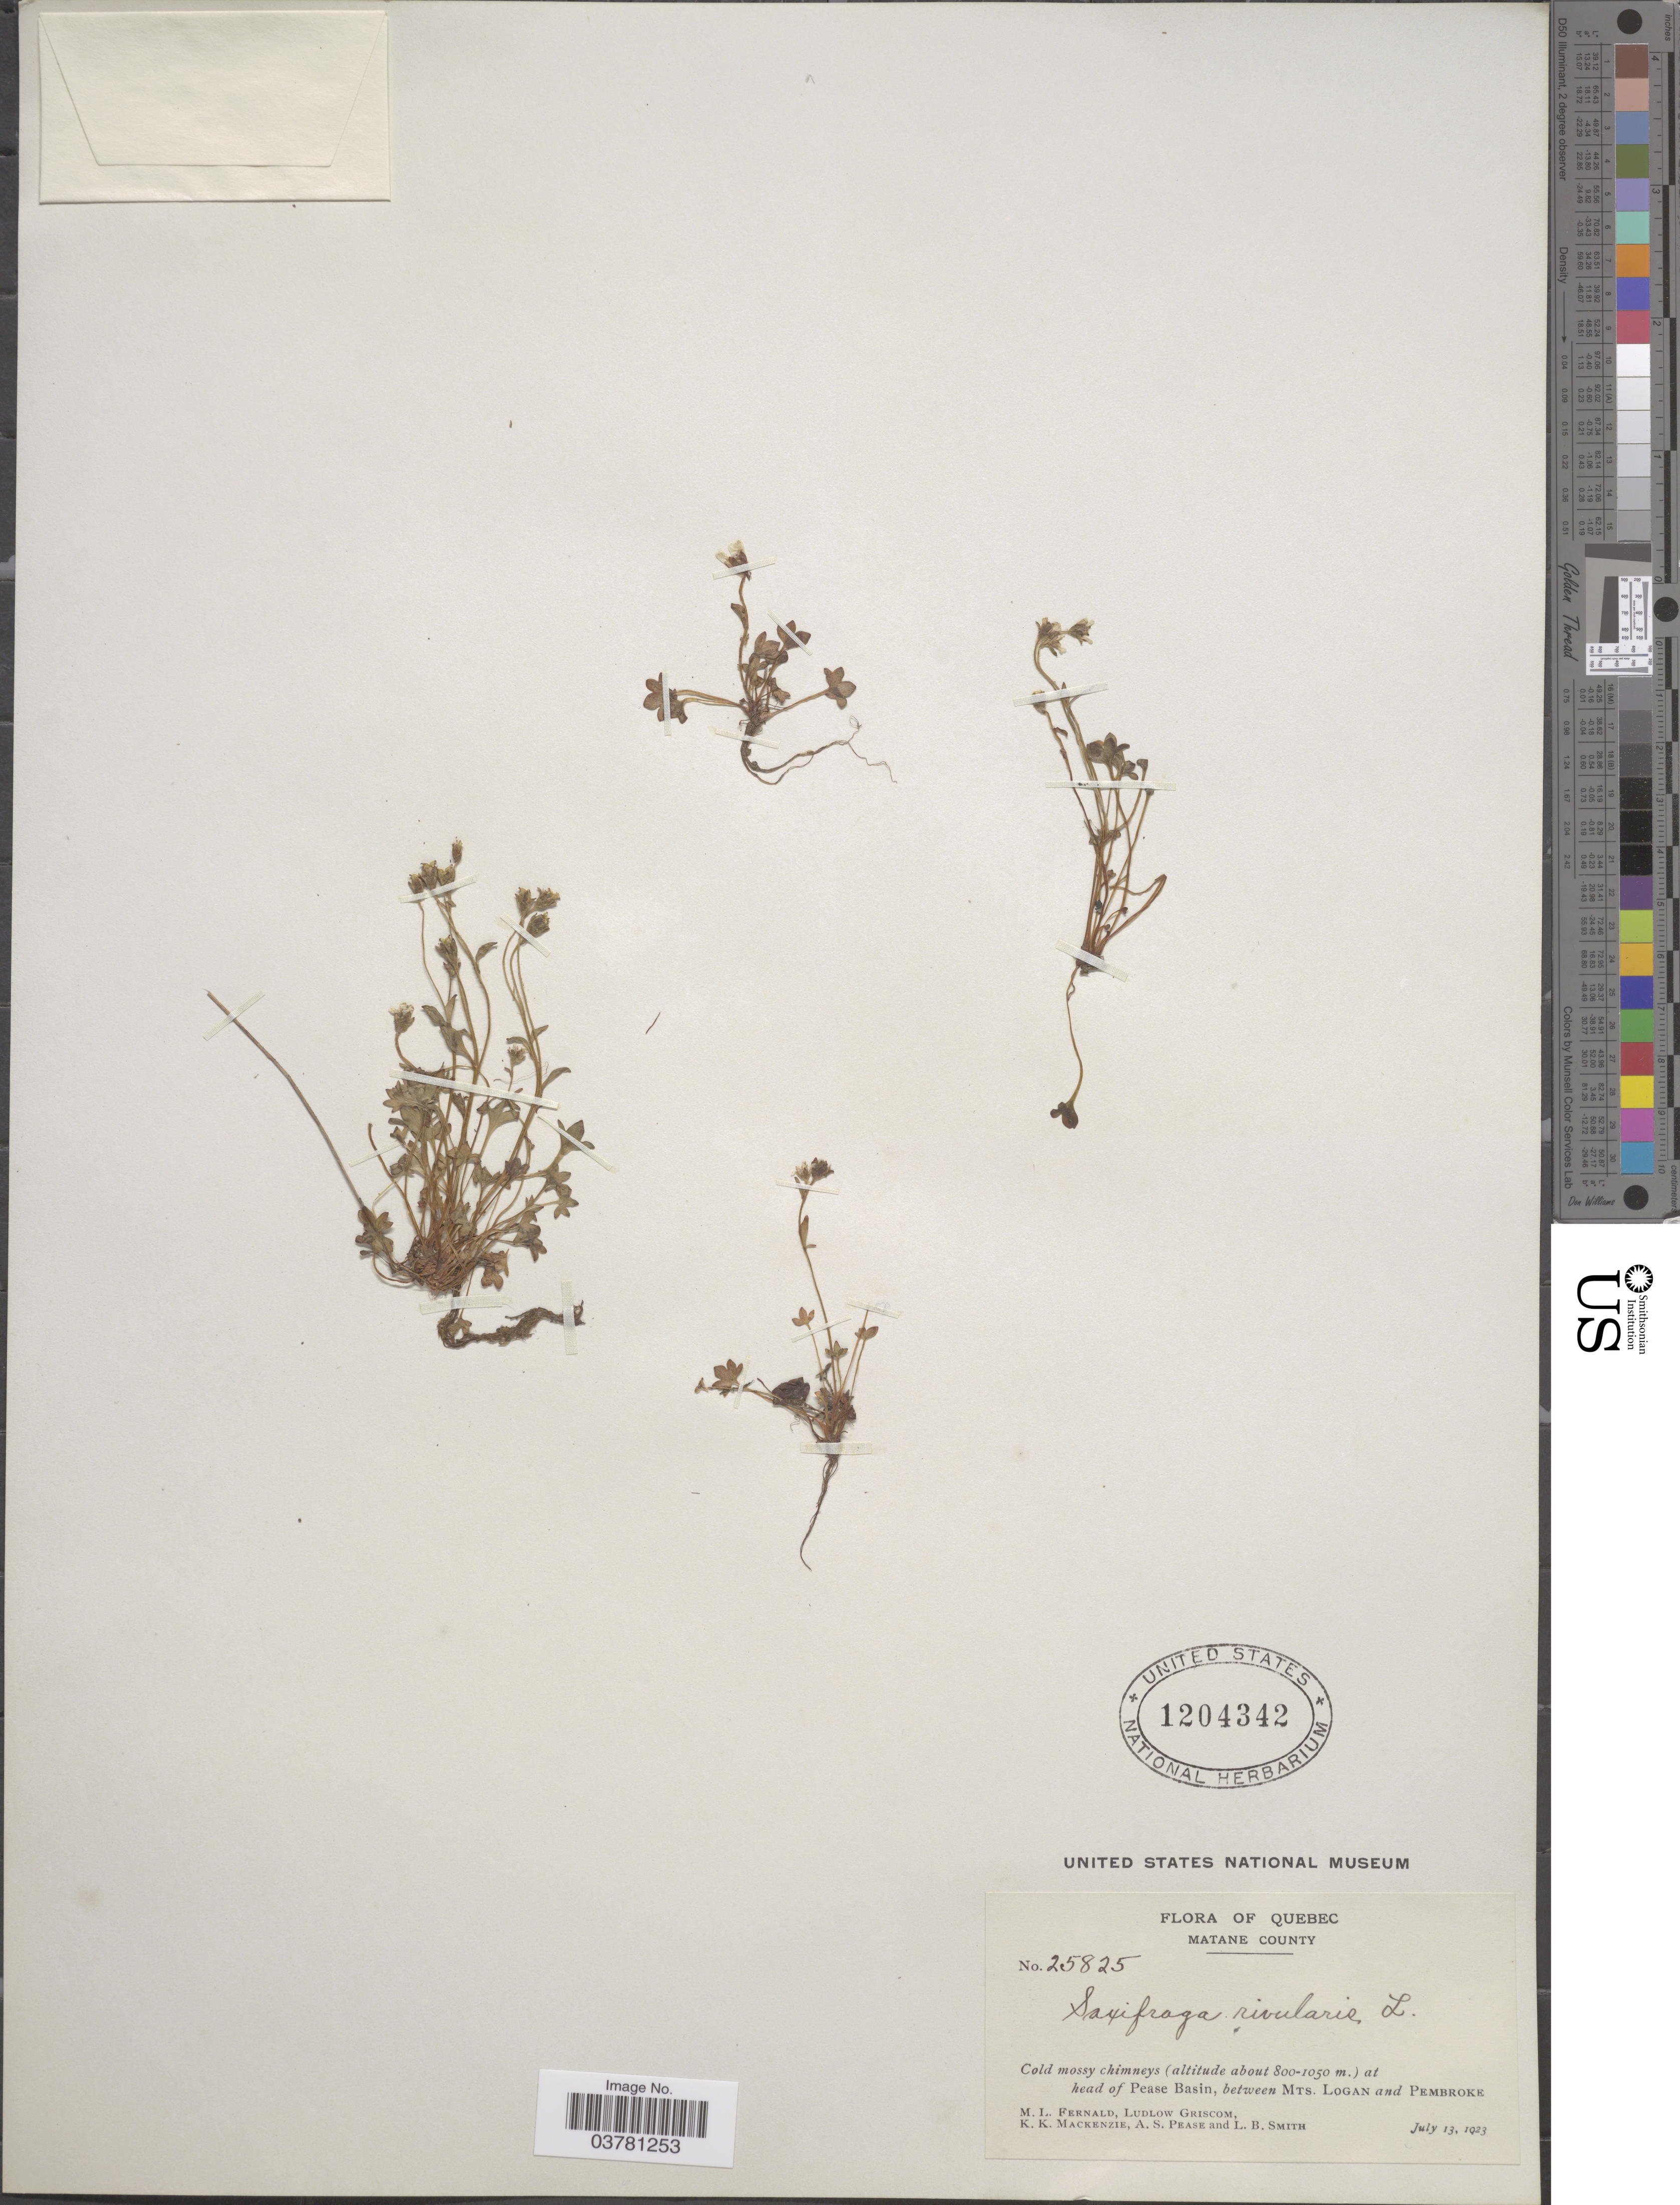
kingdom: Plantae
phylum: Tracheophyta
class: Magnoliopsida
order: Saxifragales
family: Saxifragaceae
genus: Saxifraga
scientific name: Saxifraga rivularis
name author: L.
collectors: M. L. Fernald, L. Griscom, K. K. Mackenzie, A. S. Pease & L. Smith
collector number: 25825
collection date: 1923-07-13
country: Canada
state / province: Quebec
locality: Matane County. At head of Pease Basin, between Mts. Logan and Pembroke.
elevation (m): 800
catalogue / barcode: US 1204342